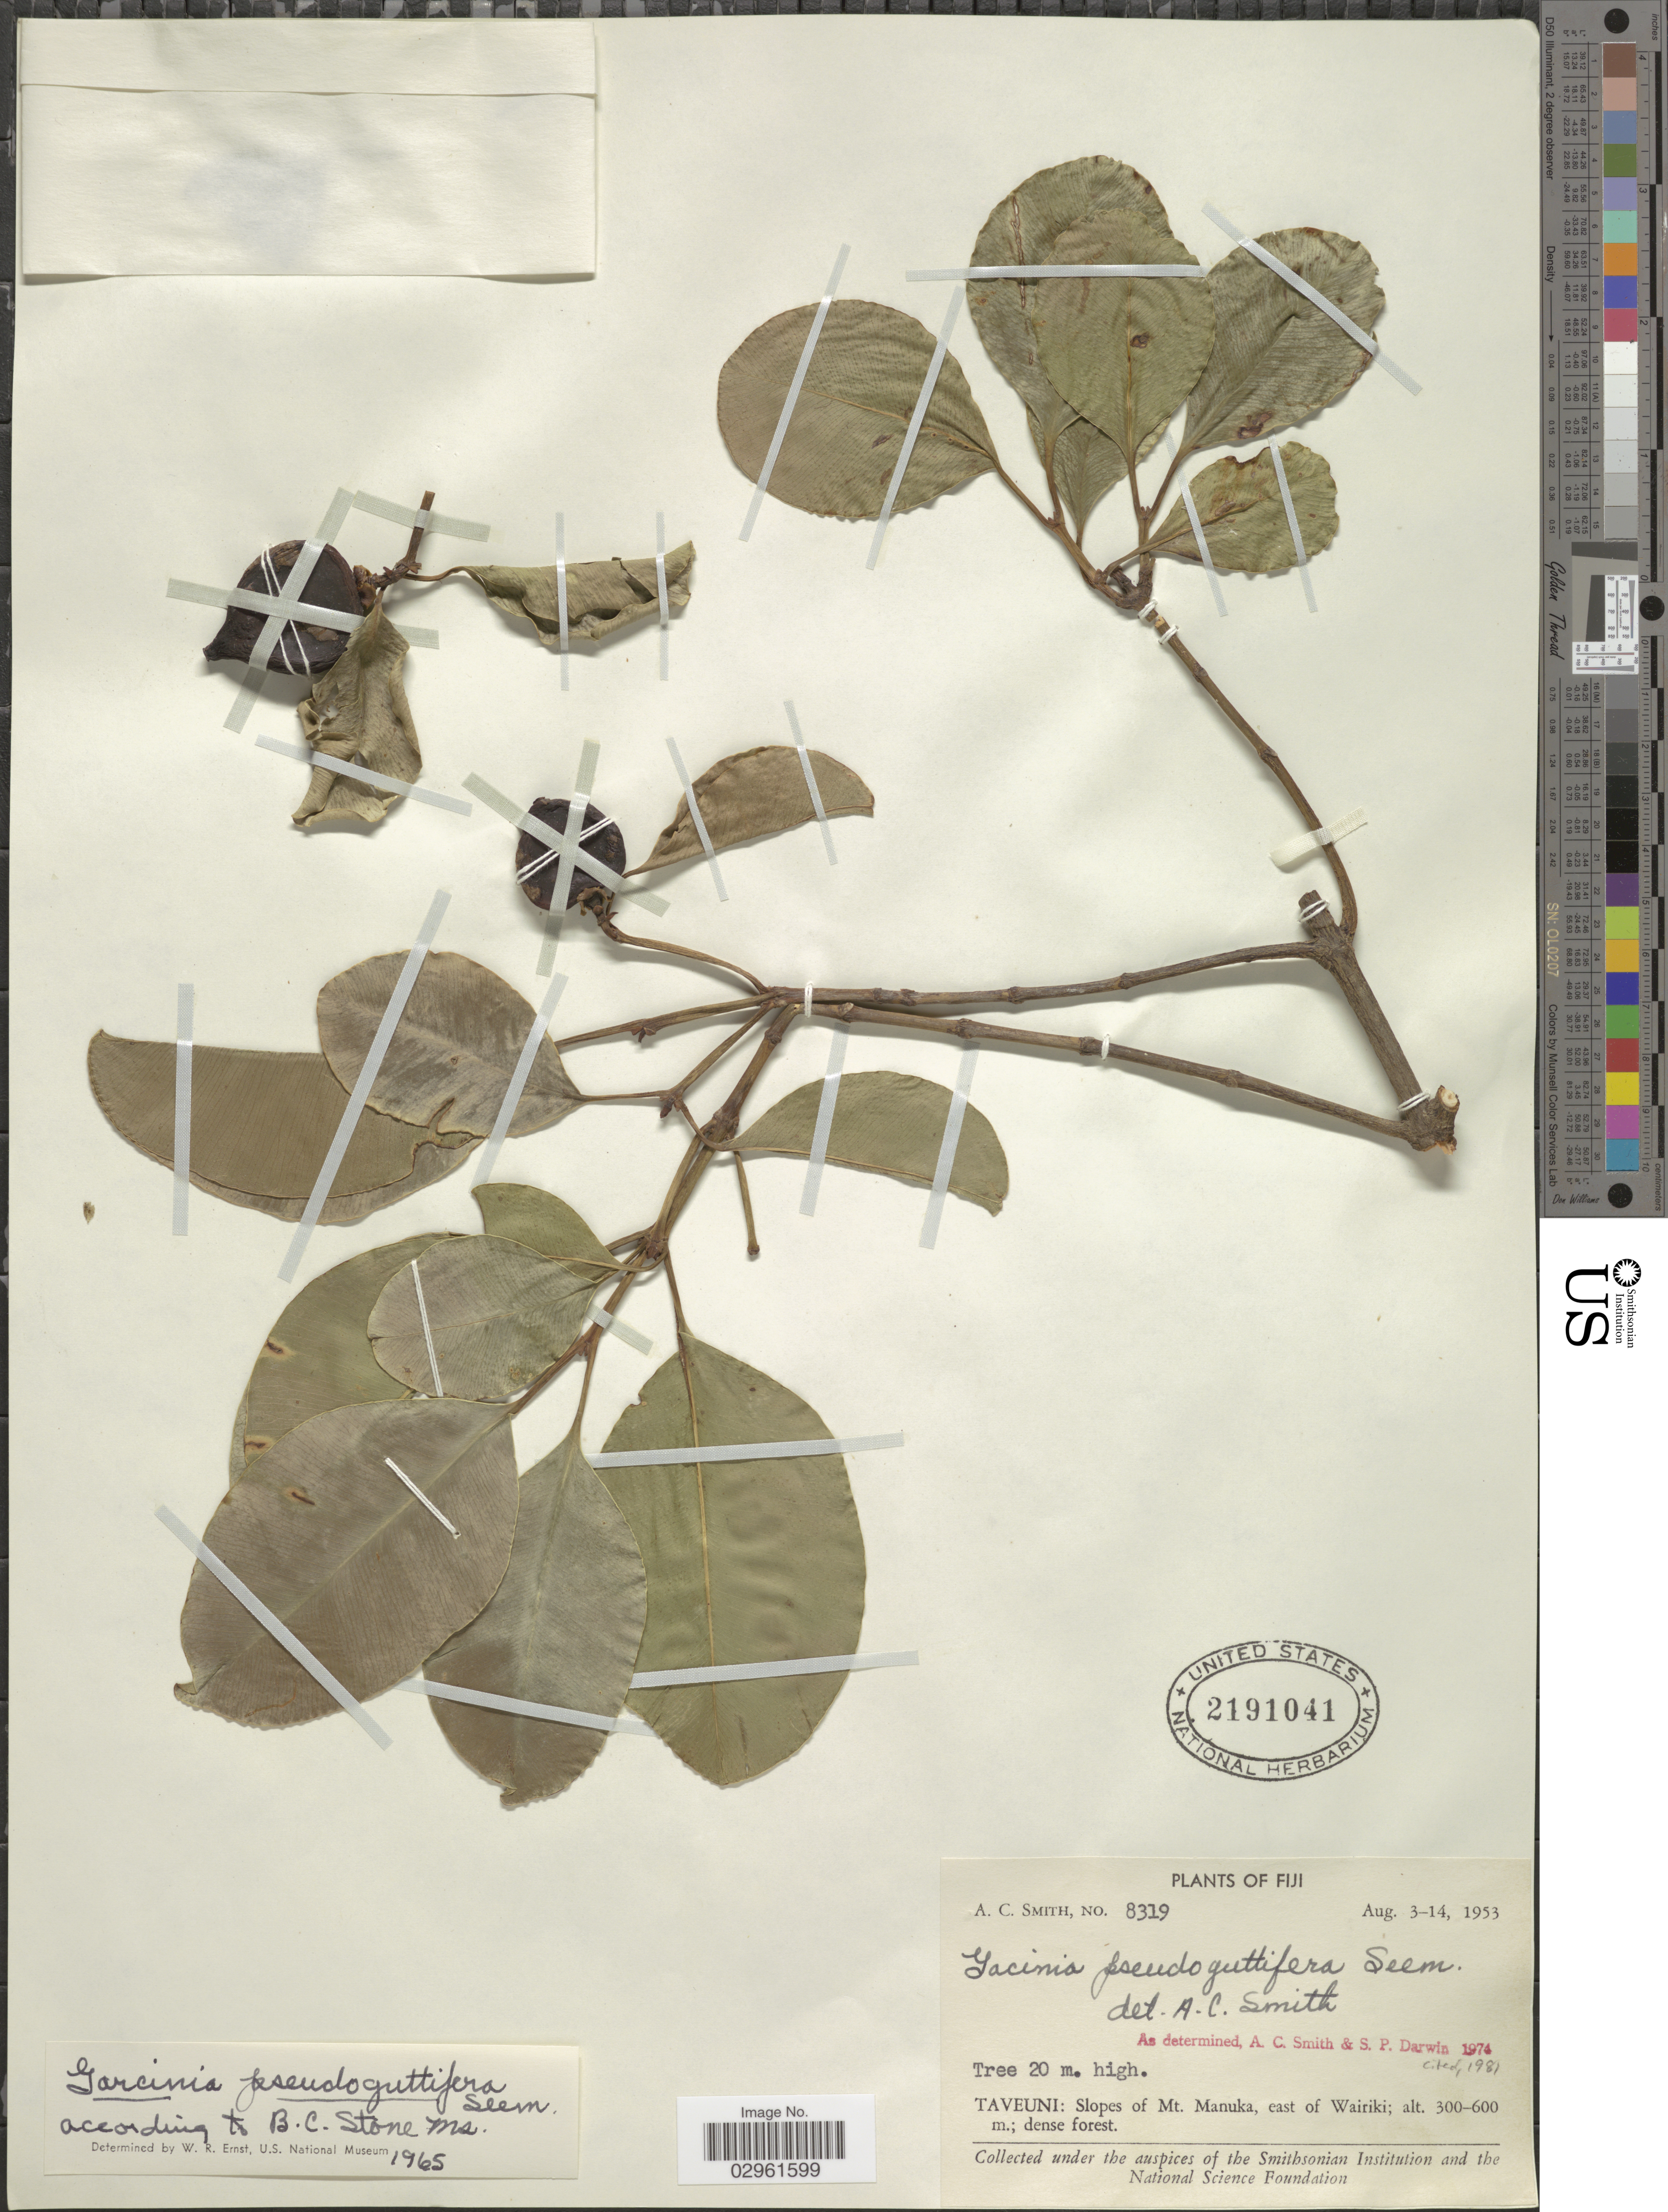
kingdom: Plantae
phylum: Tracheophyta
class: Magnoliopsida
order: Malpighiales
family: Clusiaceae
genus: Garcinia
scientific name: Garcinia pseudoguttifera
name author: Seem.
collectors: A. C. Smith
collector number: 8319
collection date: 1953-08-03/1953-08-14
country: Fiji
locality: Taveuni: Slopes of Mt. Manuka, east of Wairiki.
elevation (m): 300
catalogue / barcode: US 2191041